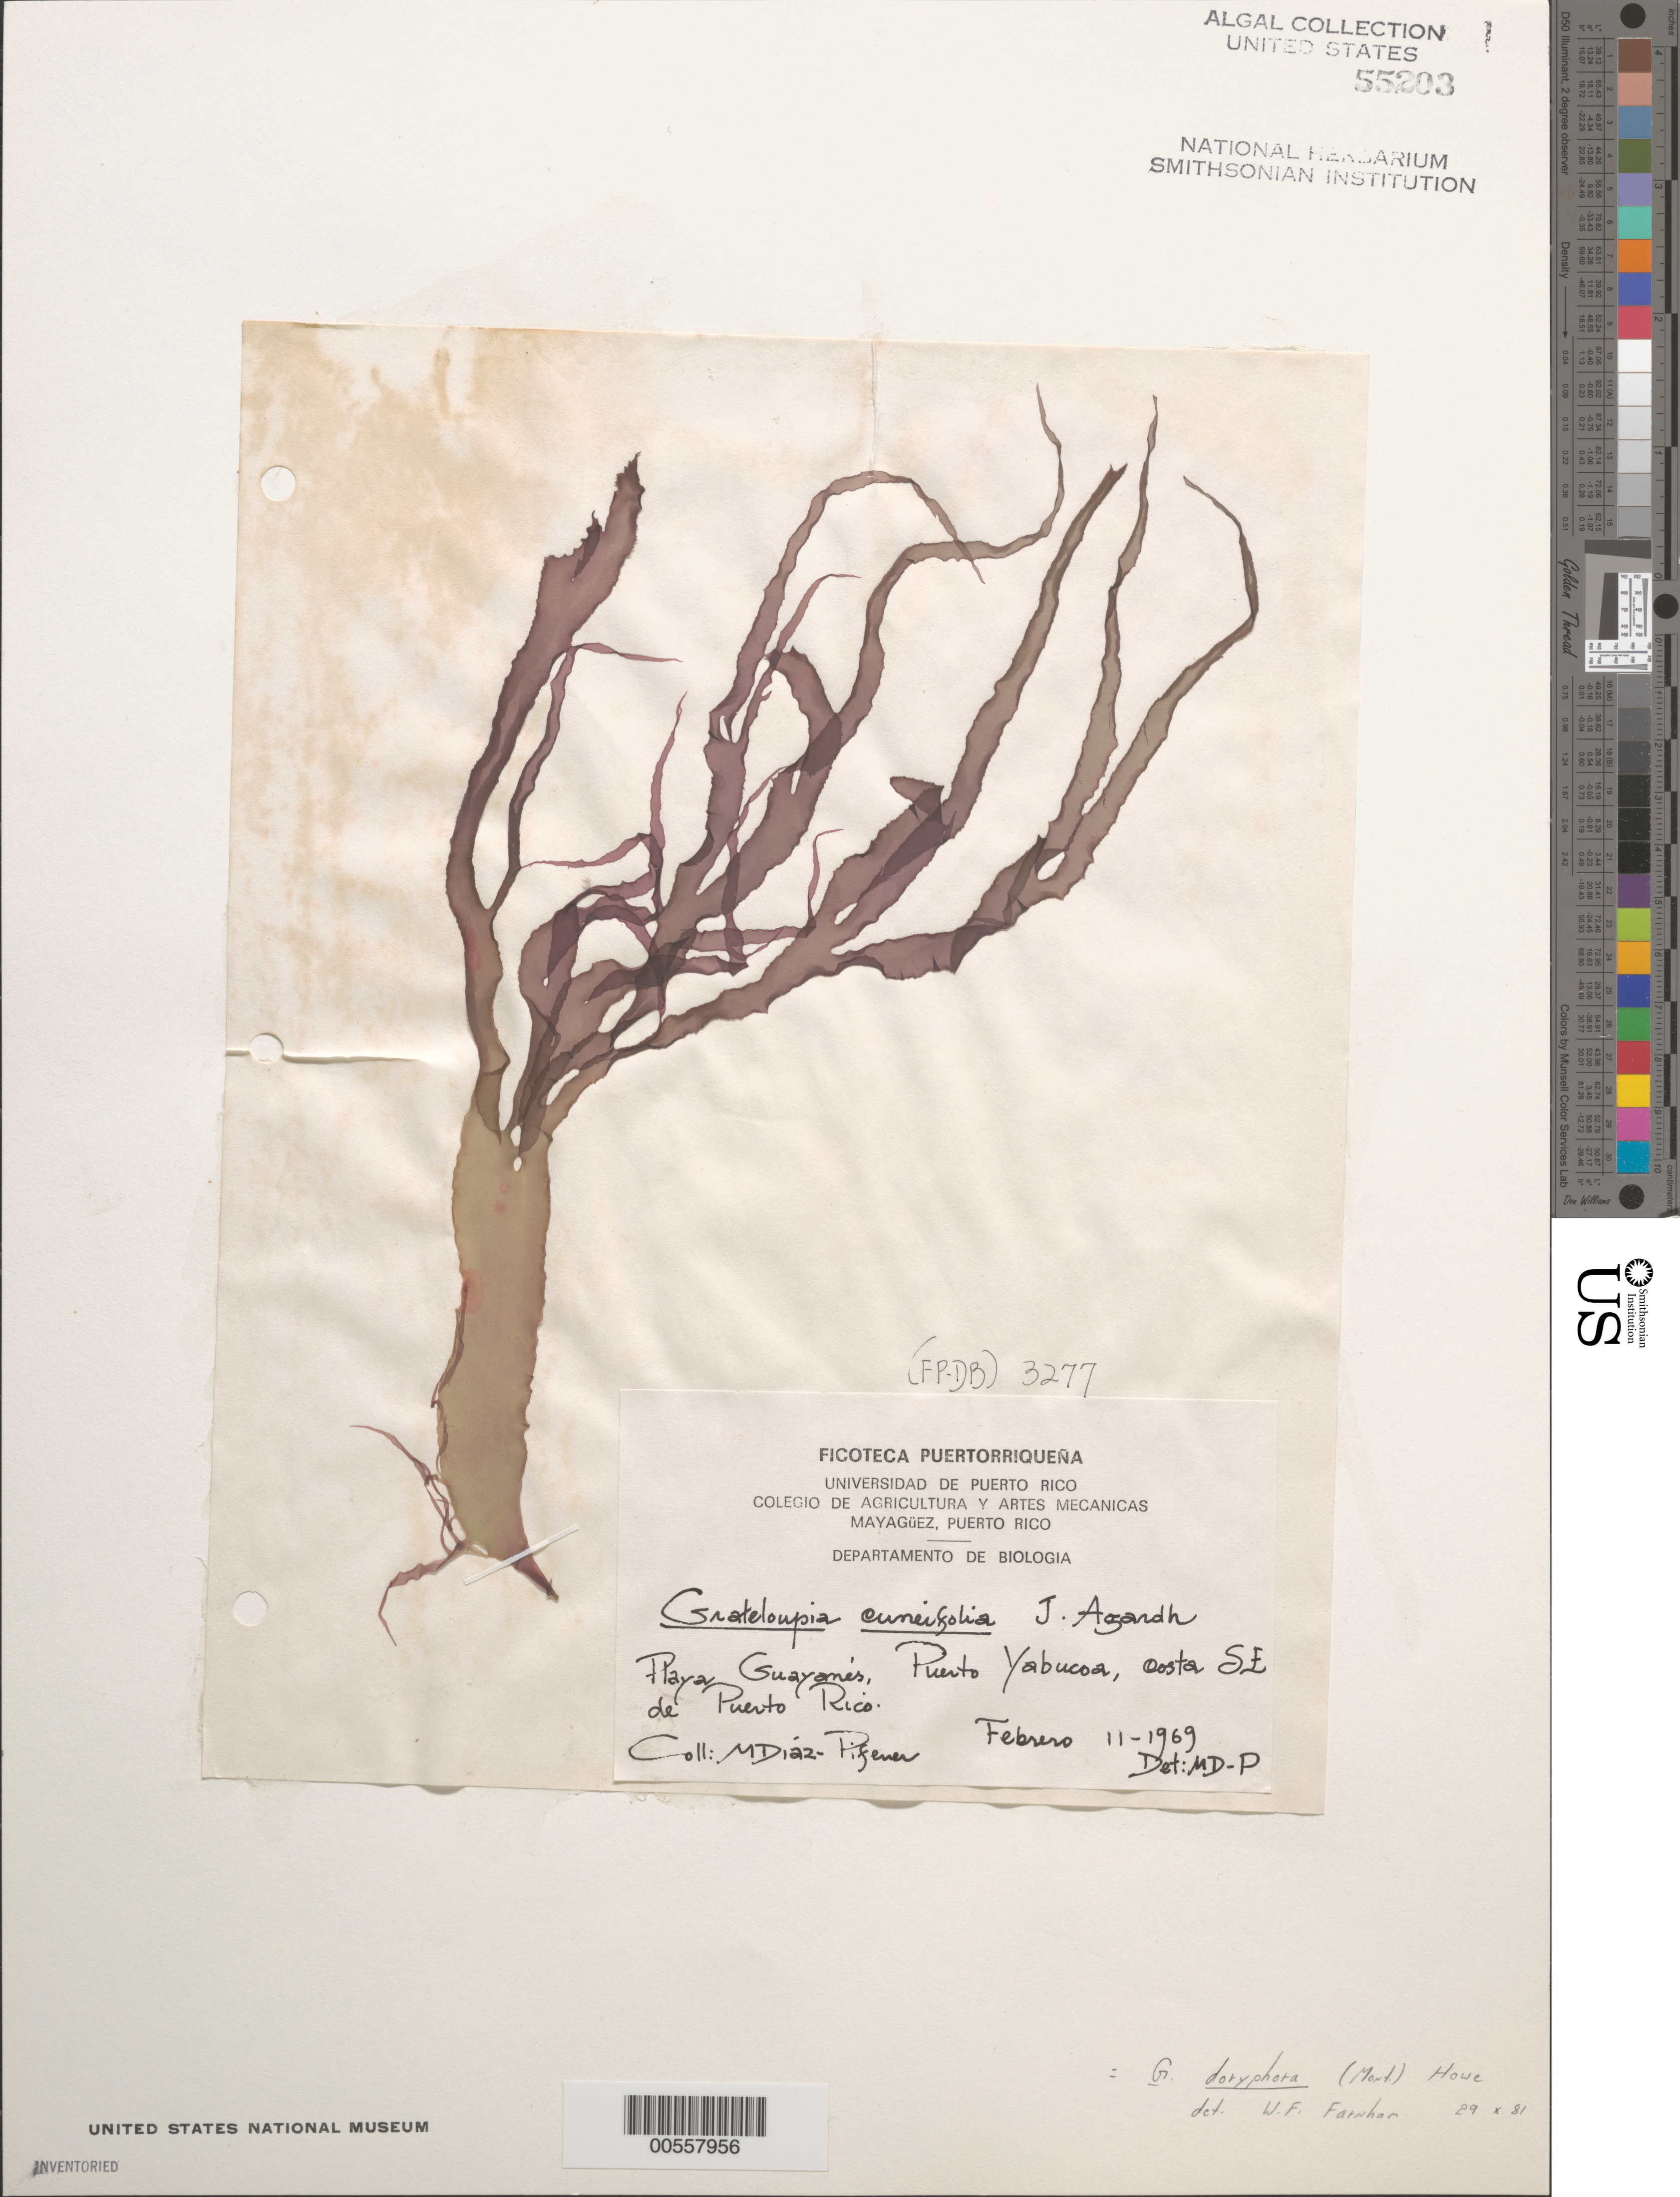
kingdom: Plantae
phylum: Rhodophyta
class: Florideophyceae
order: Halymeniales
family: Halymeniaceae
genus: Grateloupia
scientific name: Grateloupia doryphora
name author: (Mont.) Howe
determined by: Farnham, W. F.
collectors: M. Diaz-Piferrer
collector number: (fp-db) 3277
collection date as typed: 11 Feb 1969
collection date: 1969-02-11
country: Puerto Rico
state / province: Yabucoa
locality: Playa Guayanes, Puerto Yabucoa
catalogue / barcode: US 55203